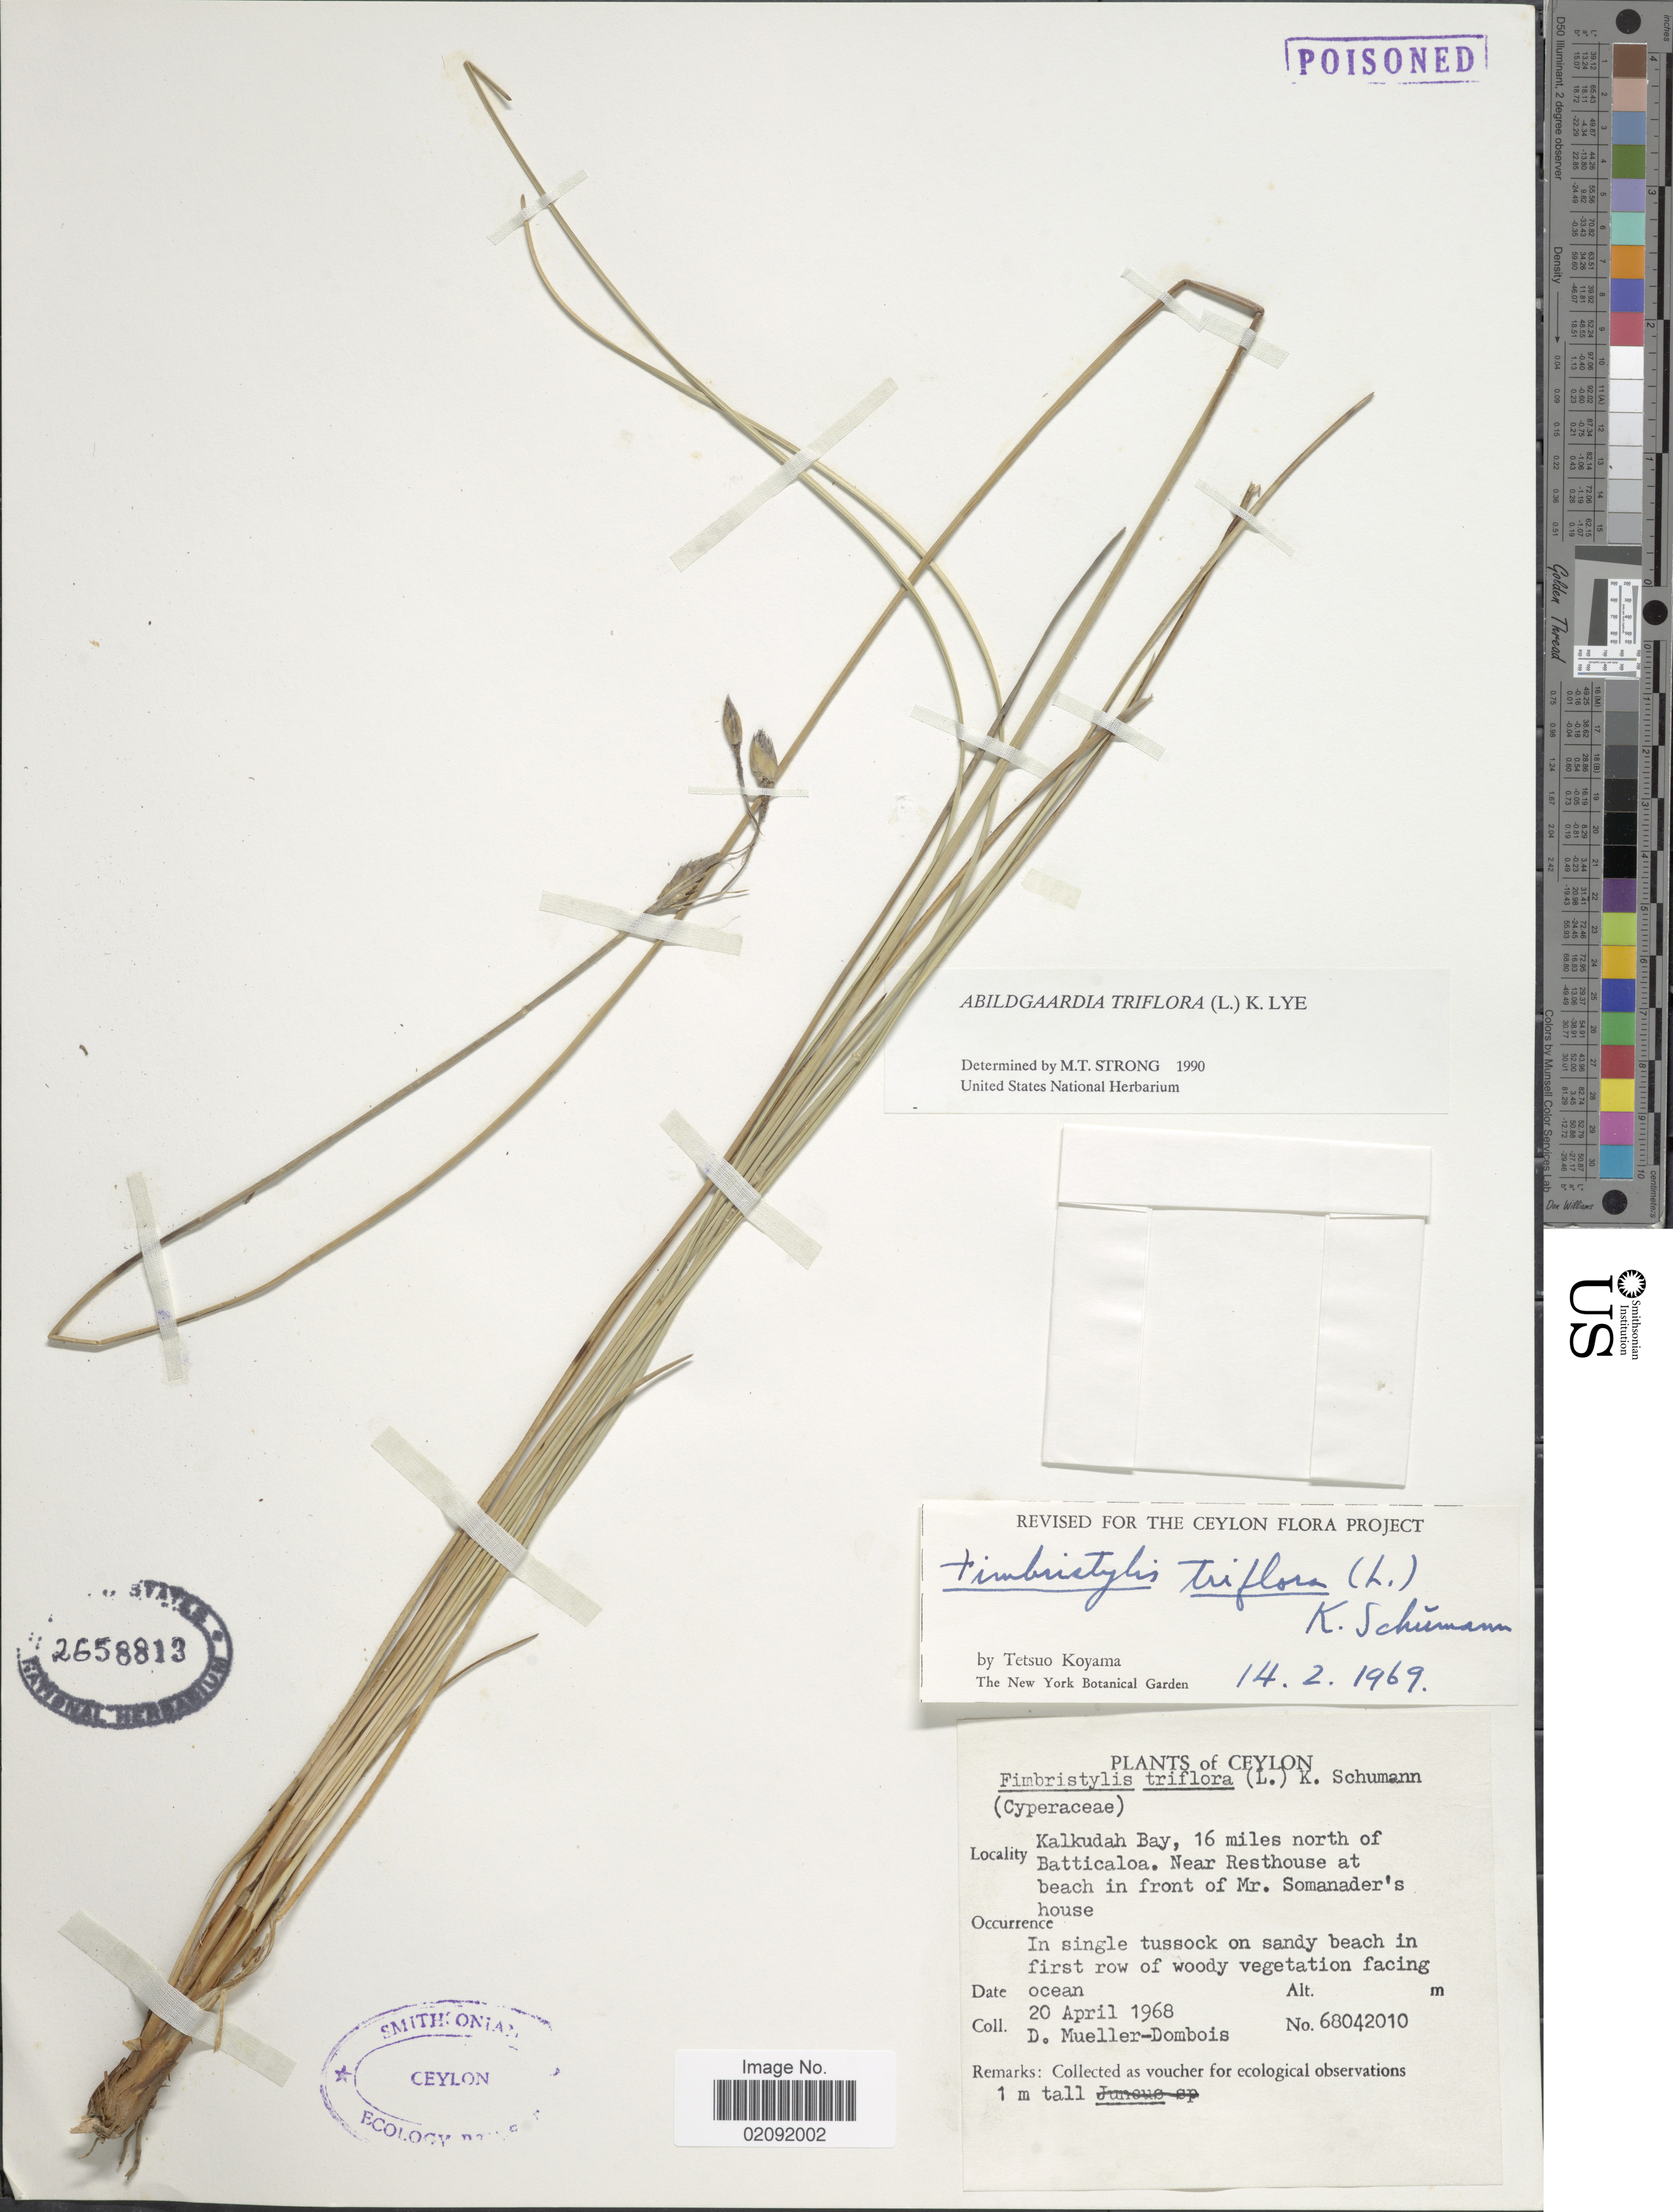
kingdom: Plantae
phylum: Tracheophyta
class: Liliopsida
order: Poales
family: Cyperaceae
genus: Abildgaardia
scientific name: Abildgaardia triflora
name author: (L.) Abeyw.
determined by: Strong, Mark T., (BOT), Smithsonian Institution - National Museum of Natural History (UNITED STATES)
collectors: D. Mueller-Dombois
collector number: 68042010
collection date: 1968-04-20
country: Sri Lanka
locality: Ceylon, Kalkudah Bay, 16 miles north of Batticaloa, Near Resthouse at beach in front of Mr. Somanader's house, on sandy beach in first row of woody vegetation facing ocean.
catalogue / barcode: US 2658813